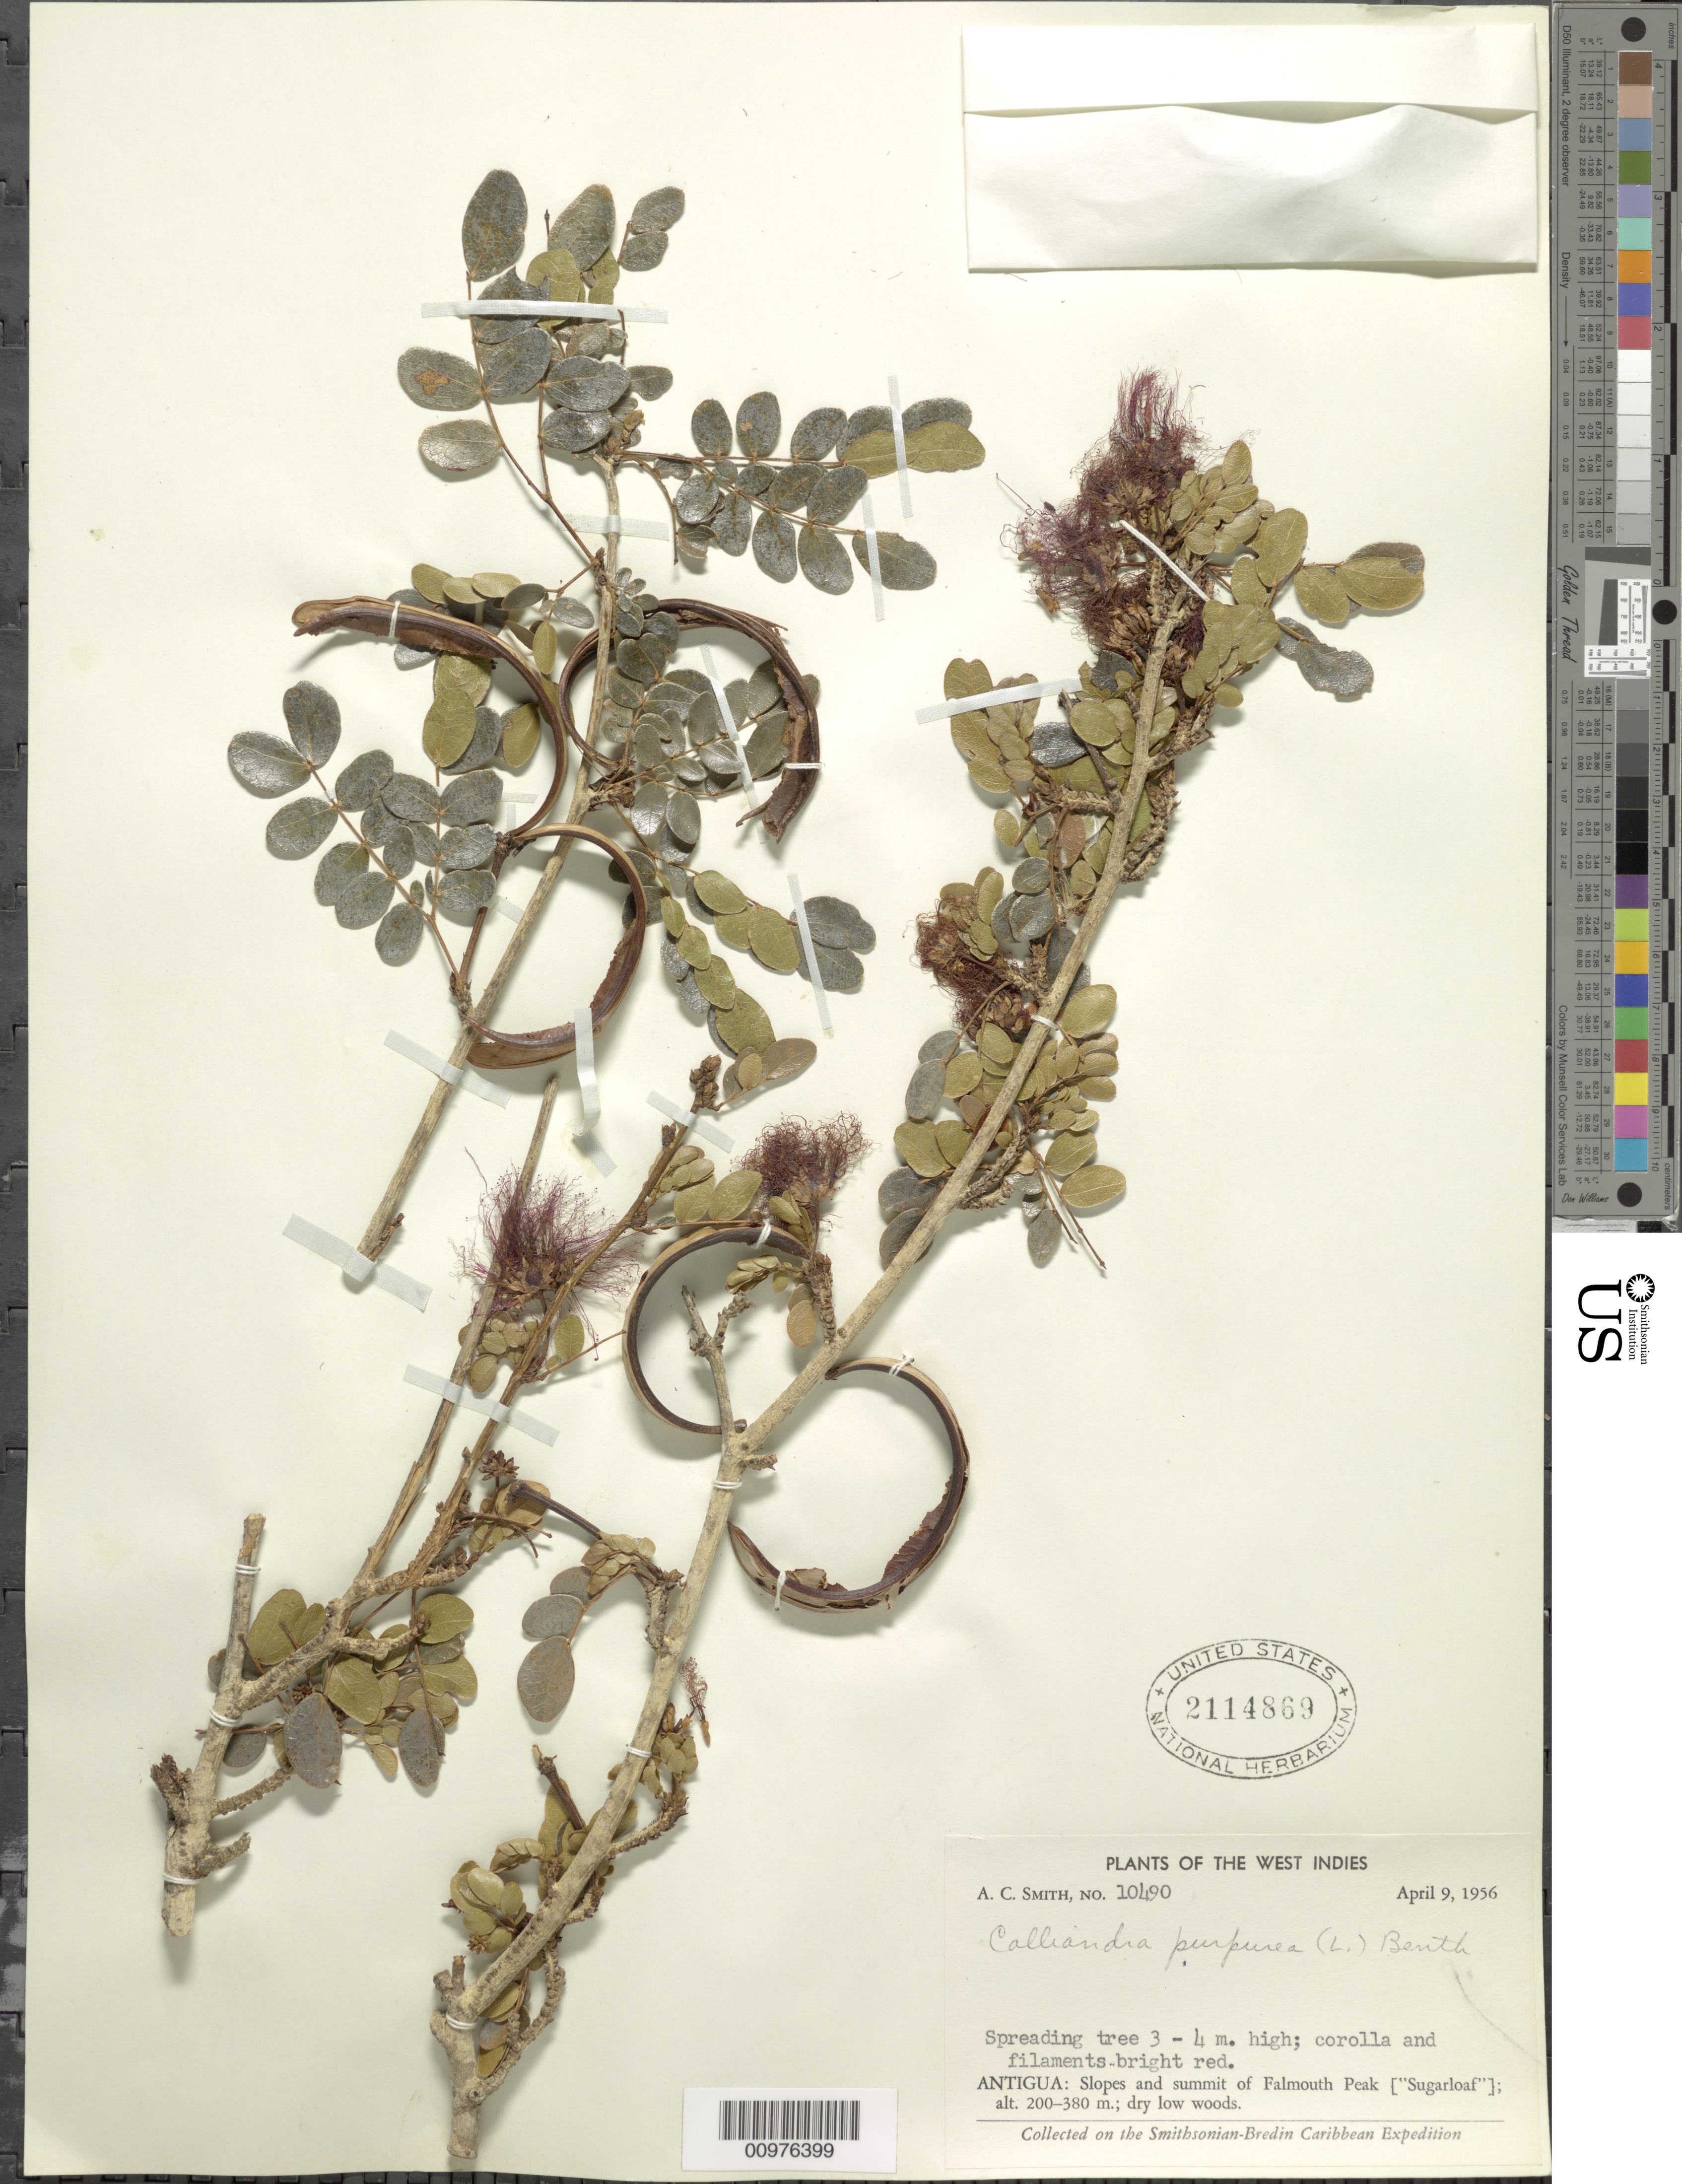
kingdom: Plantae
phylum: Tracheophyta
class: Magnoliopsida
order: Fabales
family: Fabaceae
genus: Calliandra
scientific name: Calliandra purpurea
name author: (L.) Benth.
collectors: A. C. Smith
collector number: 10490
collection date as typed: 09 Apr 1956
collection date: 1956-04-09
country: Antigua and Barbuda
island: Antigua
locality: slopes and summit of Falmouth Peak ["Sugarloaf"]; dry low woods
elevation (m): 200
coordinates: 0 N, 0 E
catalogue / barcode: US 2114869